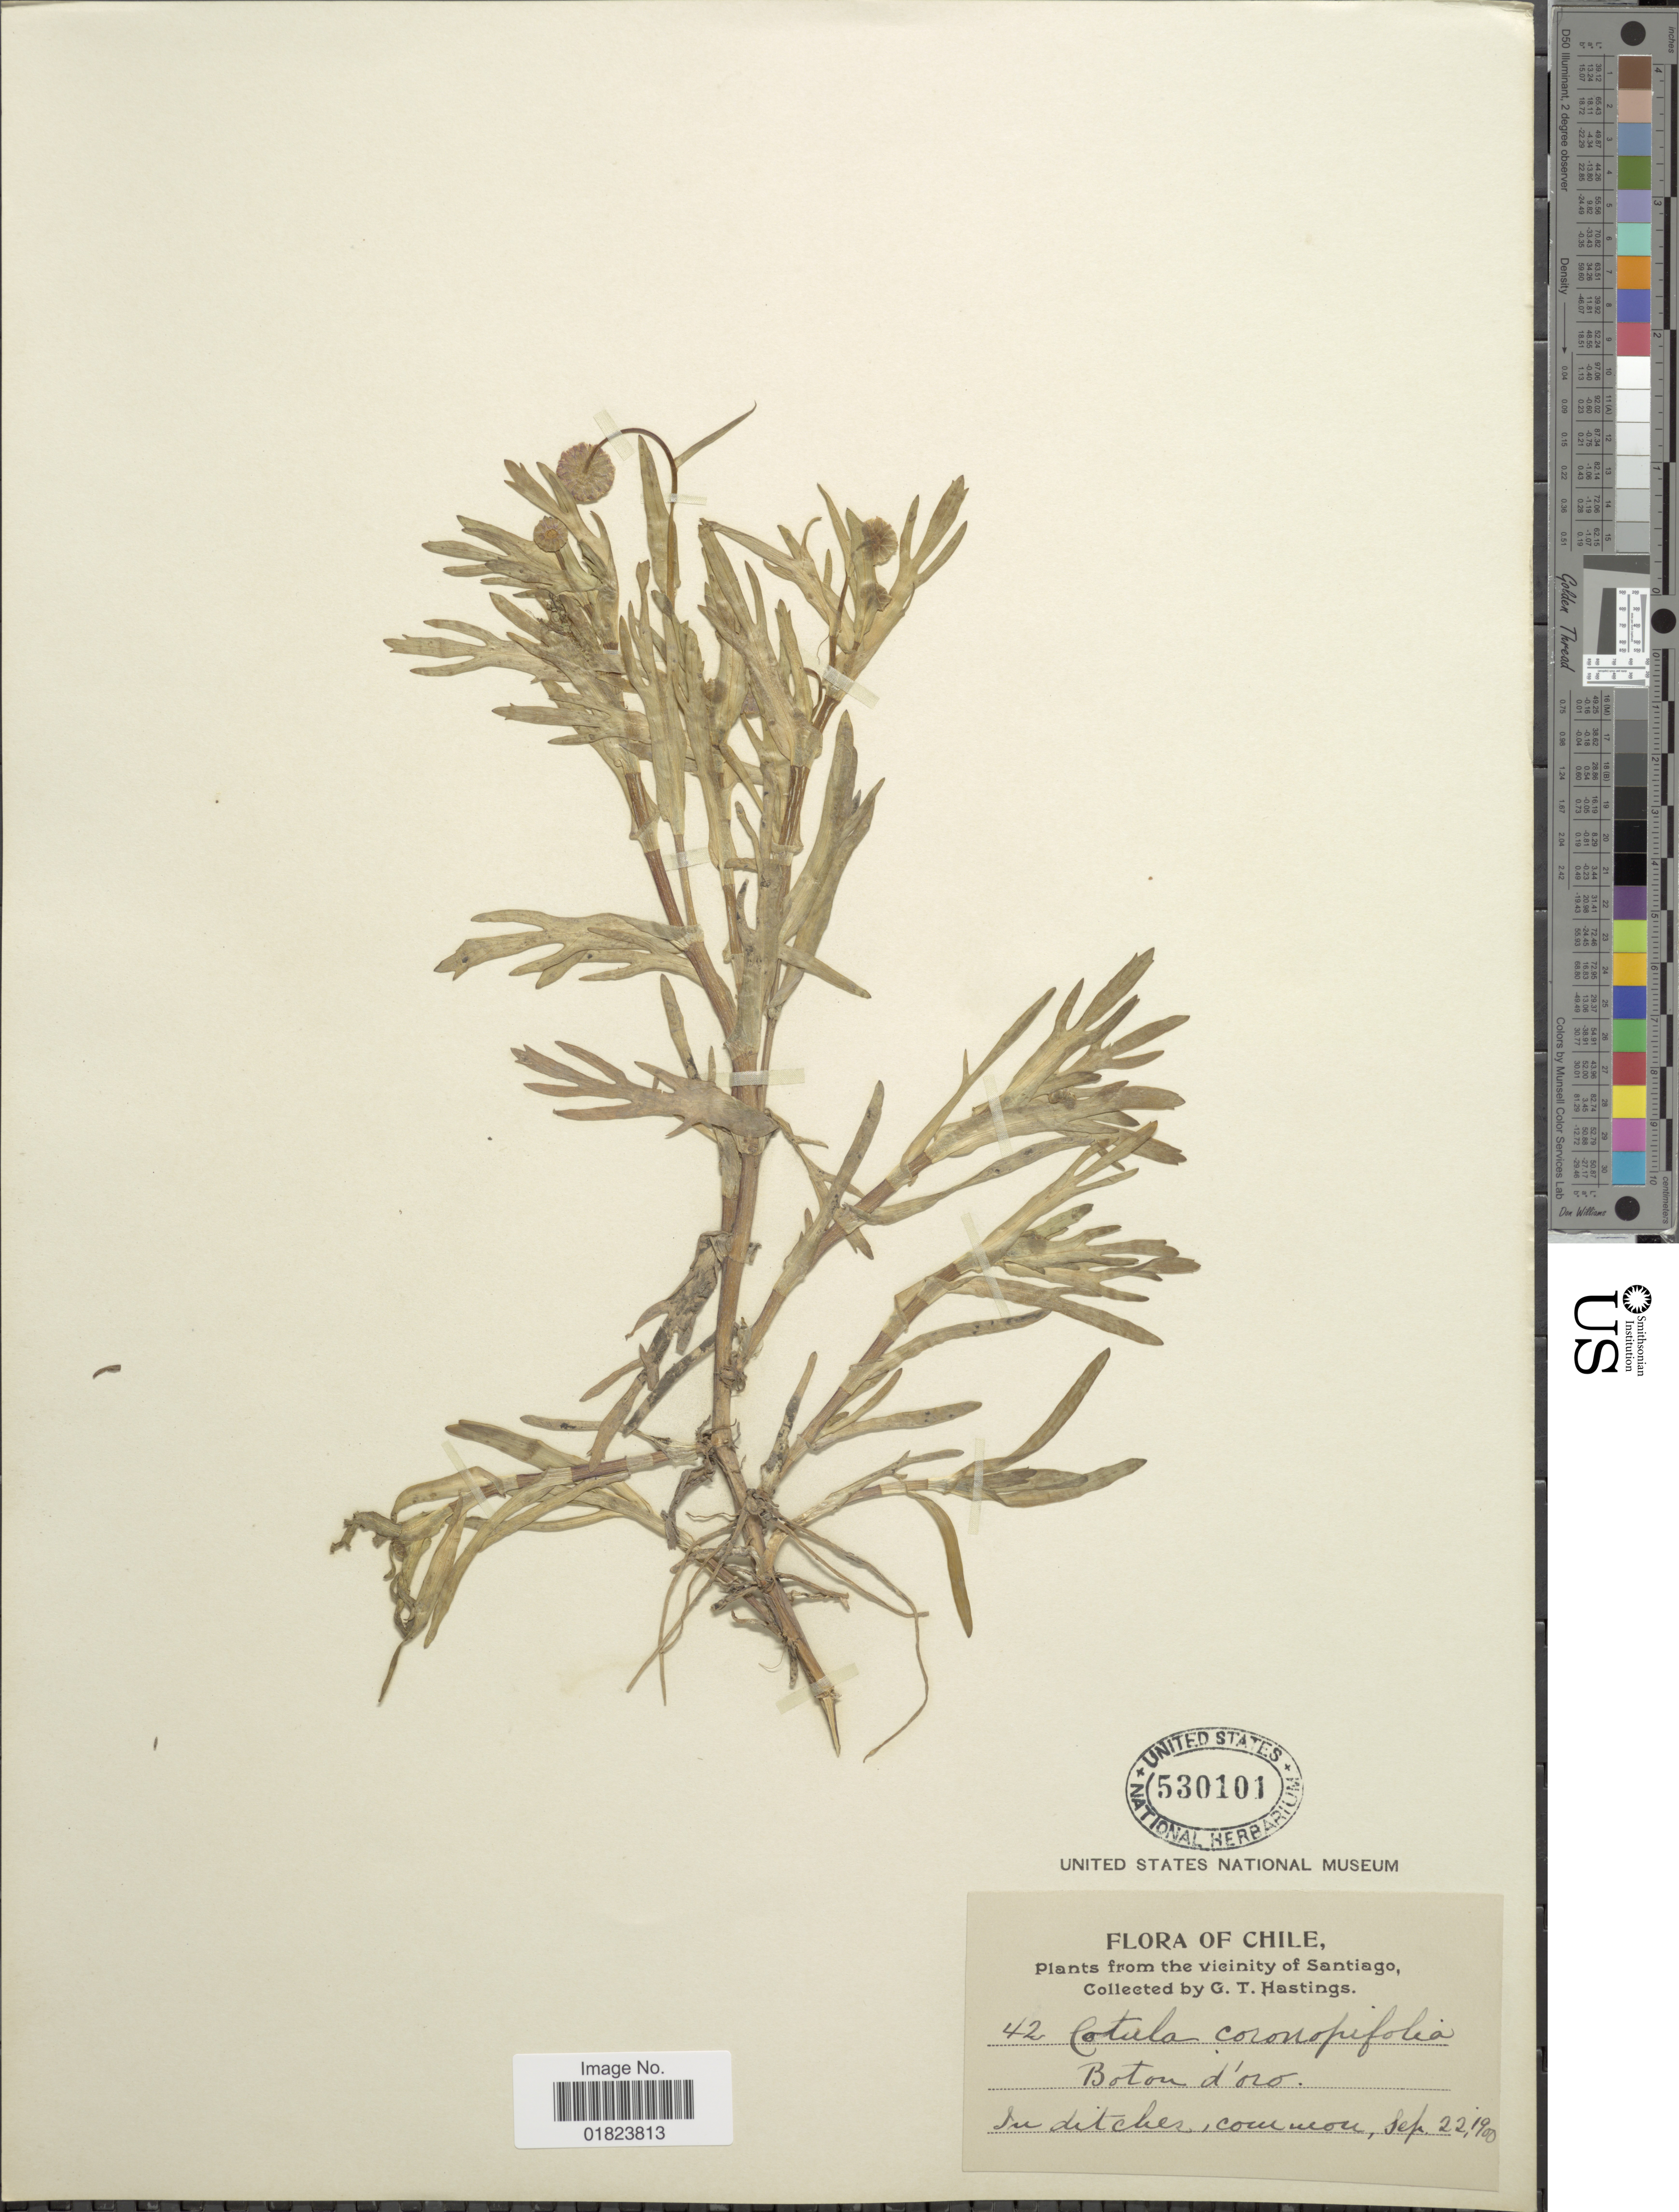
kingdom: Plantae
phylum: Tracheophyta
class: Magnoliopsida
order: Asterales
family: Asteraceae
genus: Cotula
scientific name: Cotula coronopifolia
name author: L.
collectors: G. Hastings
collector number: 42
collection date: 1900-09-22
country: Chile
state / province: Región Metropolitana (RM)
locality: Vicinity of Santiago, Boton d'Oro.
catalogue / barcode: US 530101